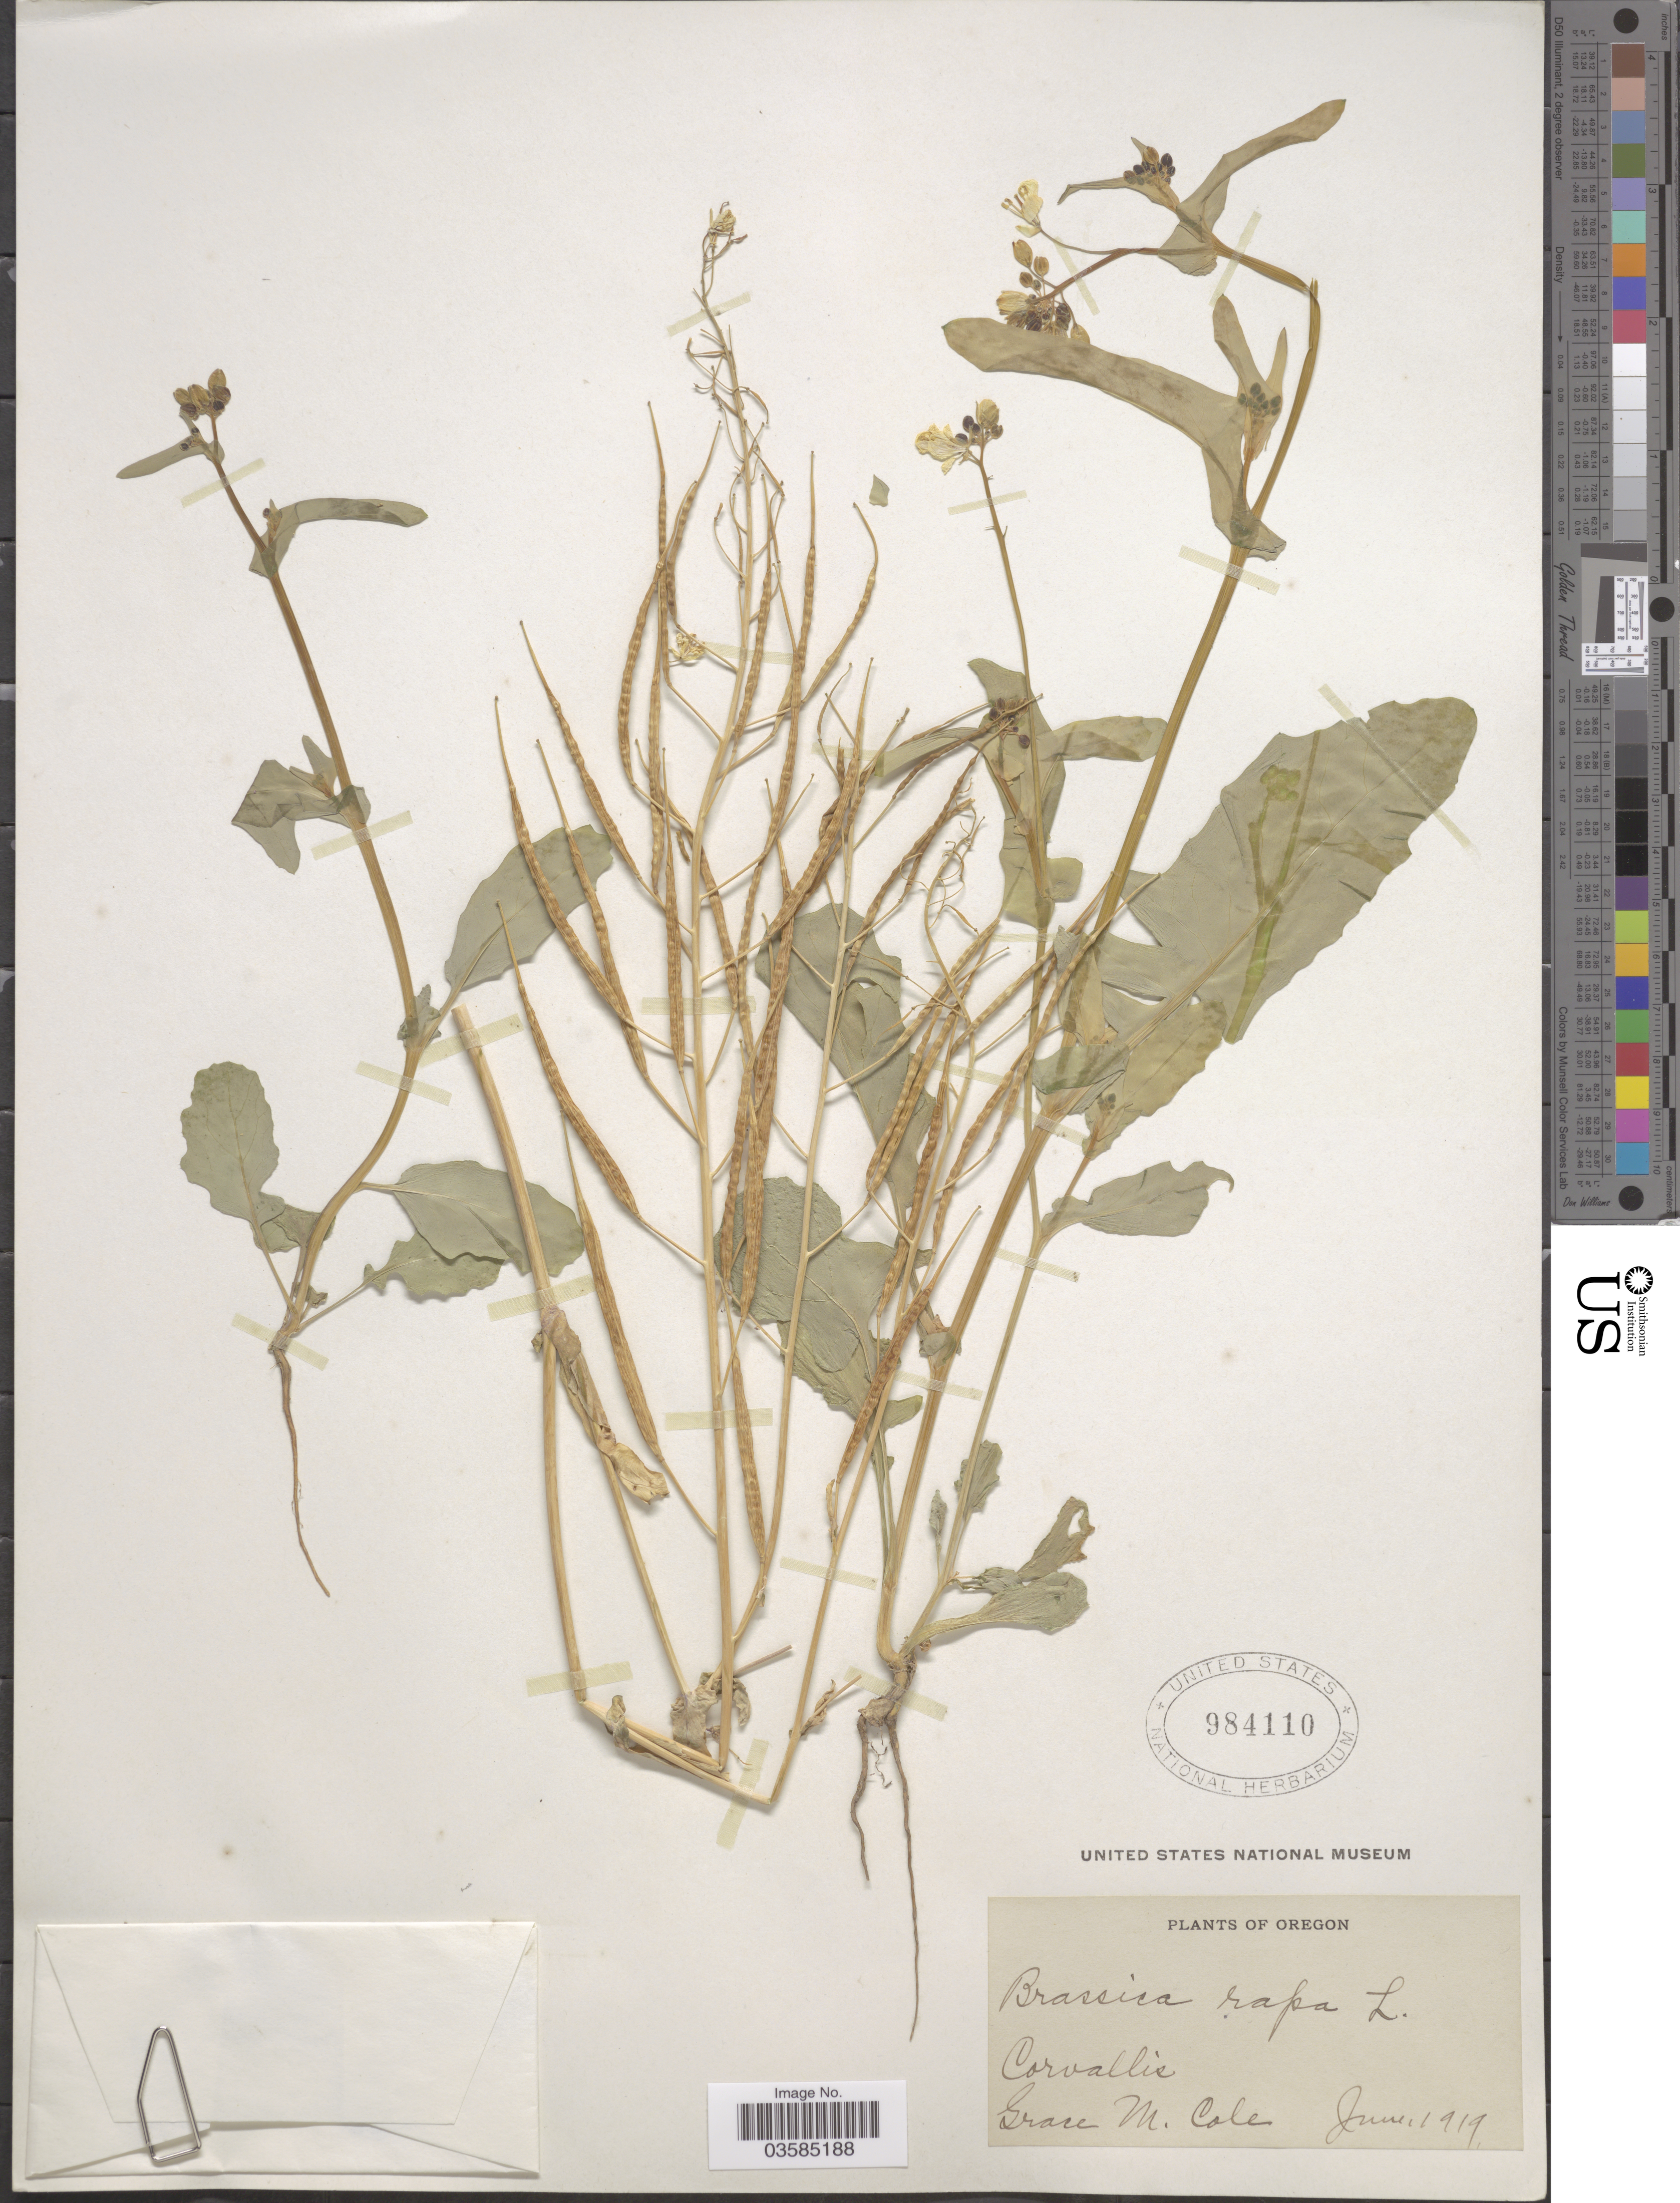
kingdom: Plantae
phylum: Tracheophyta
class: Magnoliopsida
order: Brassicales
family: Brassicaceae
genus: Brassica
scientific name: Brassica rapa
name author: L.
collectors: G. Cole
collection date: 1919-06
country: United States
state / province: Oregon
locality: Corvallis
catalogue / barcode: US 984110